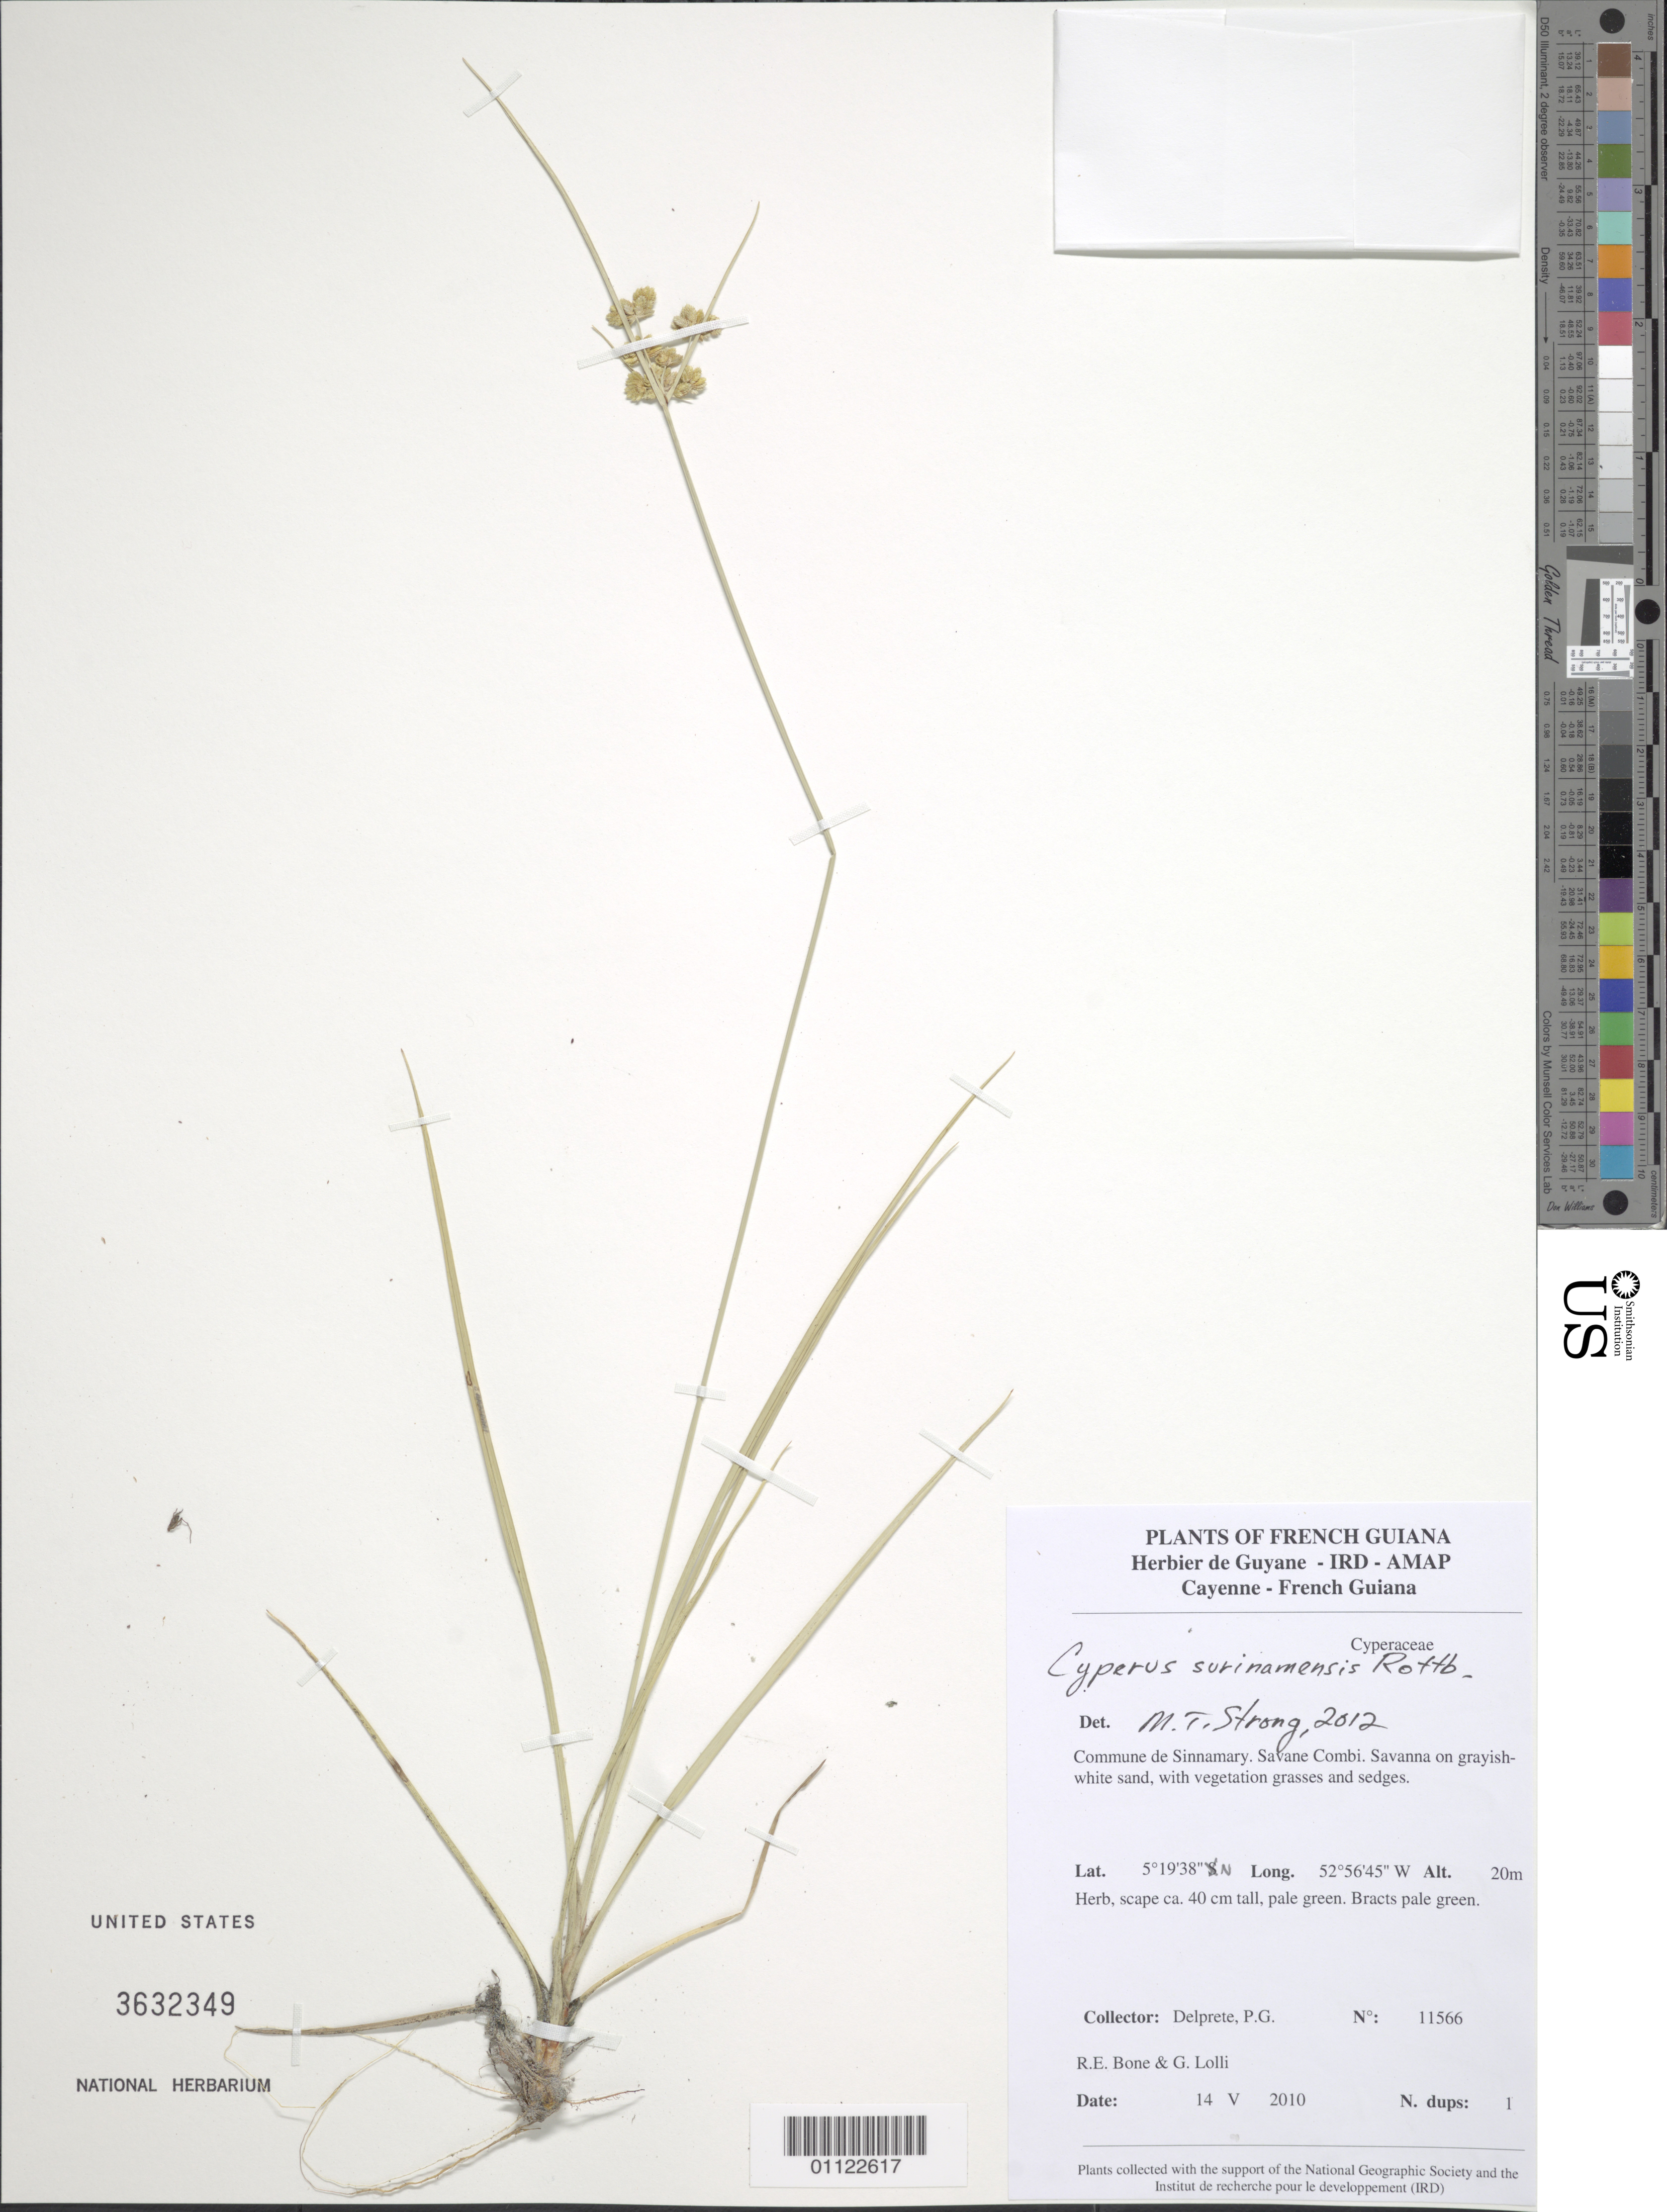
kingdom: Plantae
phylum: Tracheophyta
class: Liliopsida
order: Poales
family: Cyperaceae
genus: Cyperus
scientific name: Cyperus surinamensis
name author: Rottb.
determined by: Strong, M. T., (US), Smithsonian Institution - National Museum of Natural History (UNITED STATES)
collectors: P. G. Delprete, R. Bone & G. Lolli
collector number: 11566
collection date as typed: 14-May-10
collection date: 1910-05-14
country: French Guiana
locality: Commune de Sinnamary. Savane Combi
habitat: Savanna on grayish-white sand, with vegetation grasses and sedges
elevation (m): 20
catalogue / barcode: US 3632349